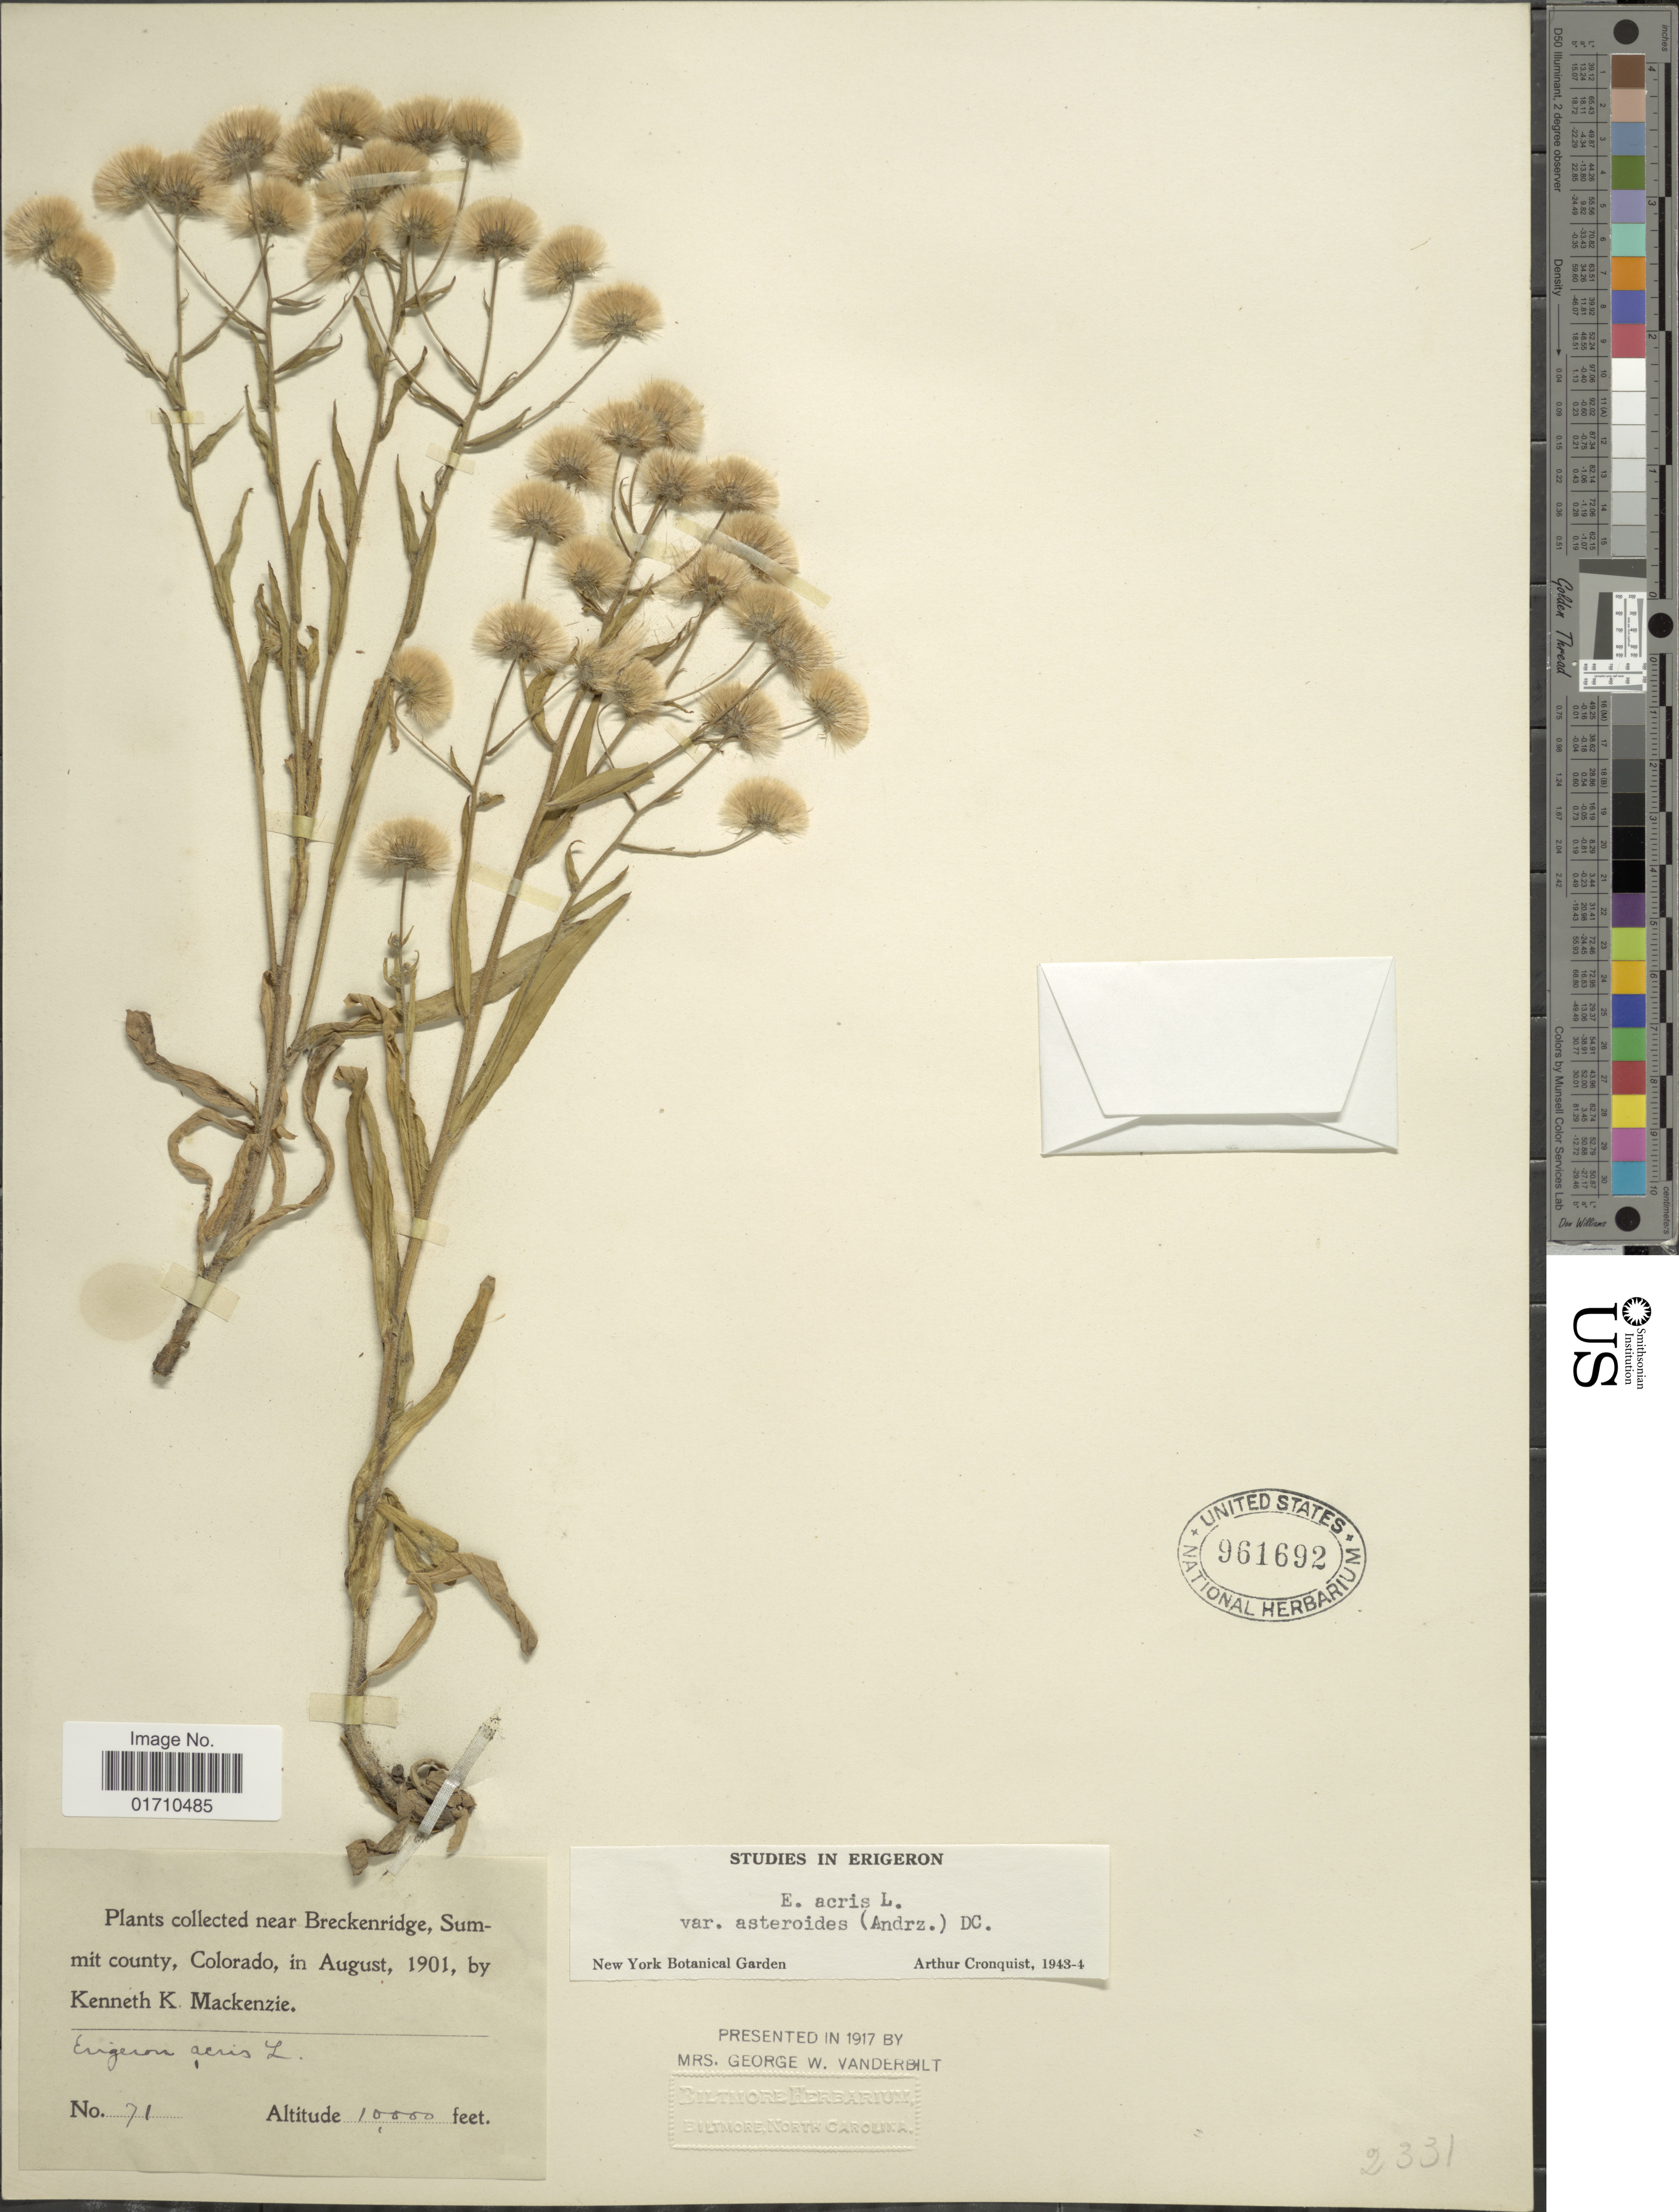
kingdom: Plantae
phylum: Tracheophyta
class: Magnoliopsida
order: Asterales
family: Asteraceae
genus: Erigeron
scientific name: Erigeron acris var. asteroides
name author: (Andrz.) DC.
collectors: K. K. Mackenzie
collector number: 71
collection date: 1901-08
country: United States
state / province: Colorado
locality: Near Breckenridge, Summit county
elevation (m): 3048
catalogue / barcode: US 961692